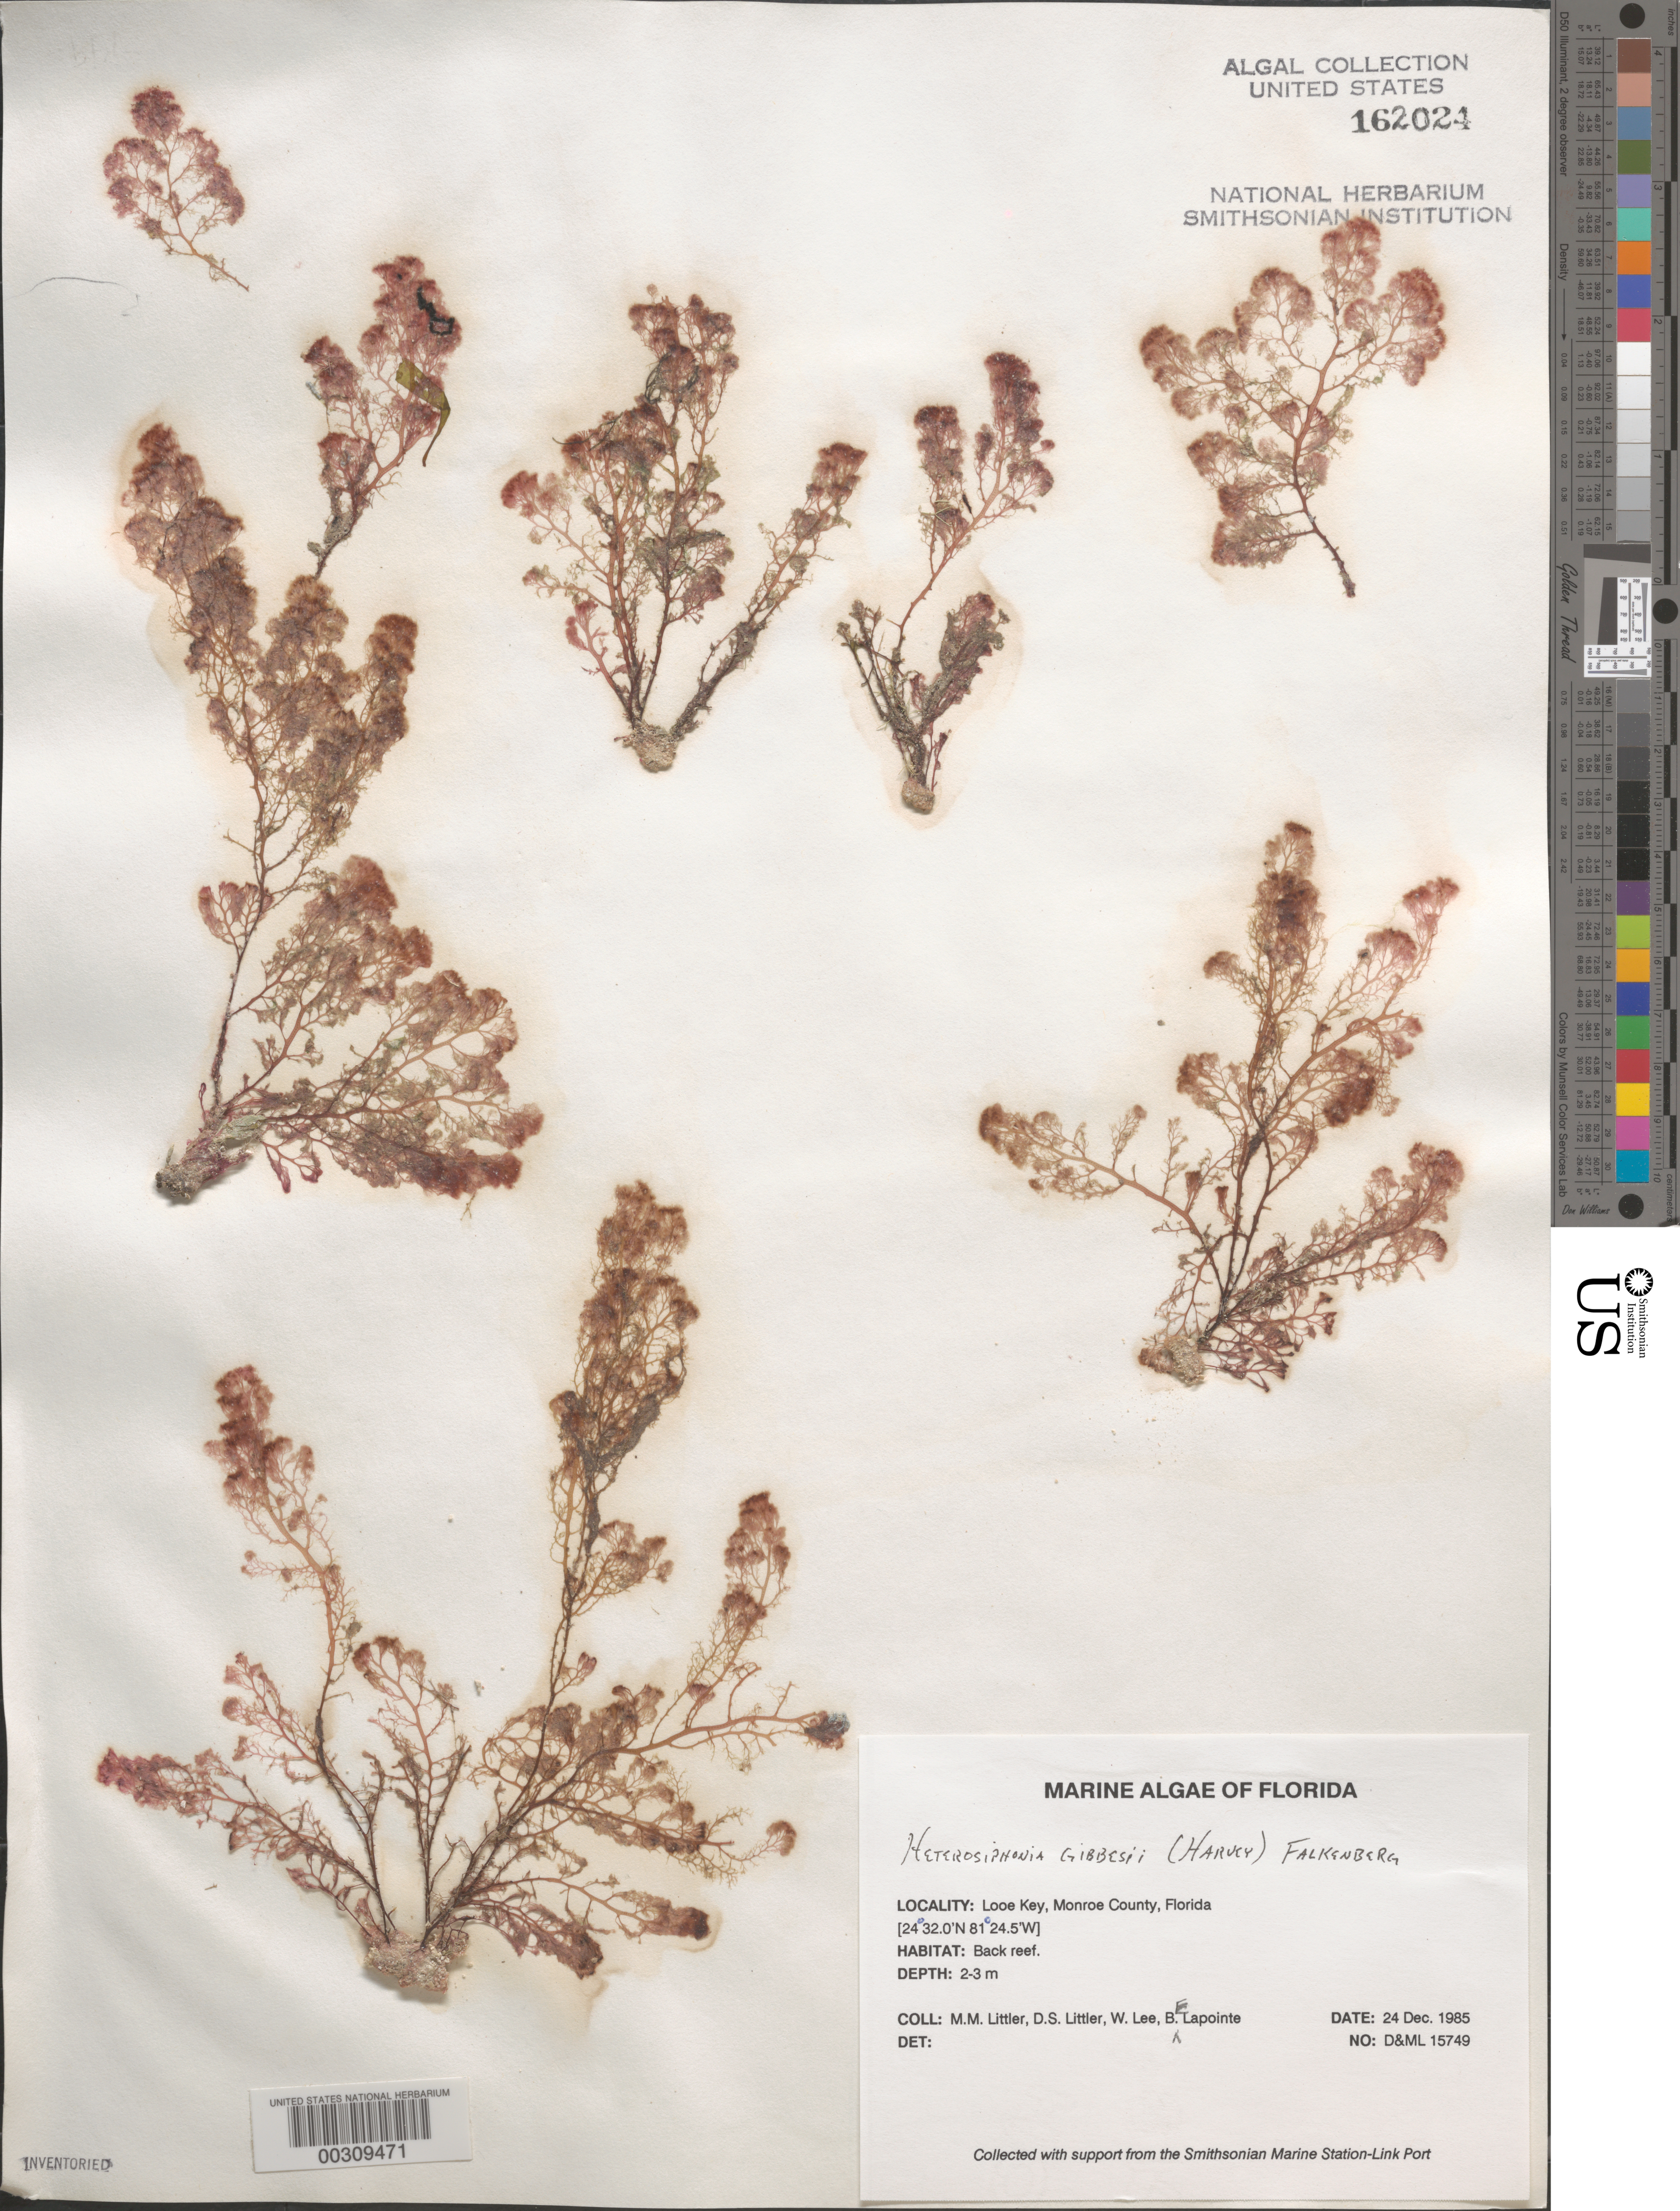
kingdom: Plantae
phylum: Rhodophyta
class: Florideophyceae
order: Ceramiales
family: Dasyaceae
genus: Heterosiphonia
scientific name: Heterosiphonia gibbesii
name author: (Harv.)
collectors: M. M. Littler, D. S. Littler, W. Lee & B. Lapointe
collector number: D&ML 15749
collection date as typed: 24 Dec 1985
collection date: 1985-12-24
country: United States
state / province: Florida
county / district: Monroe County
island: Looe Key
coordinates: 24 32.0' N, 81 24.5' W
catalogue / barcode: US 162024